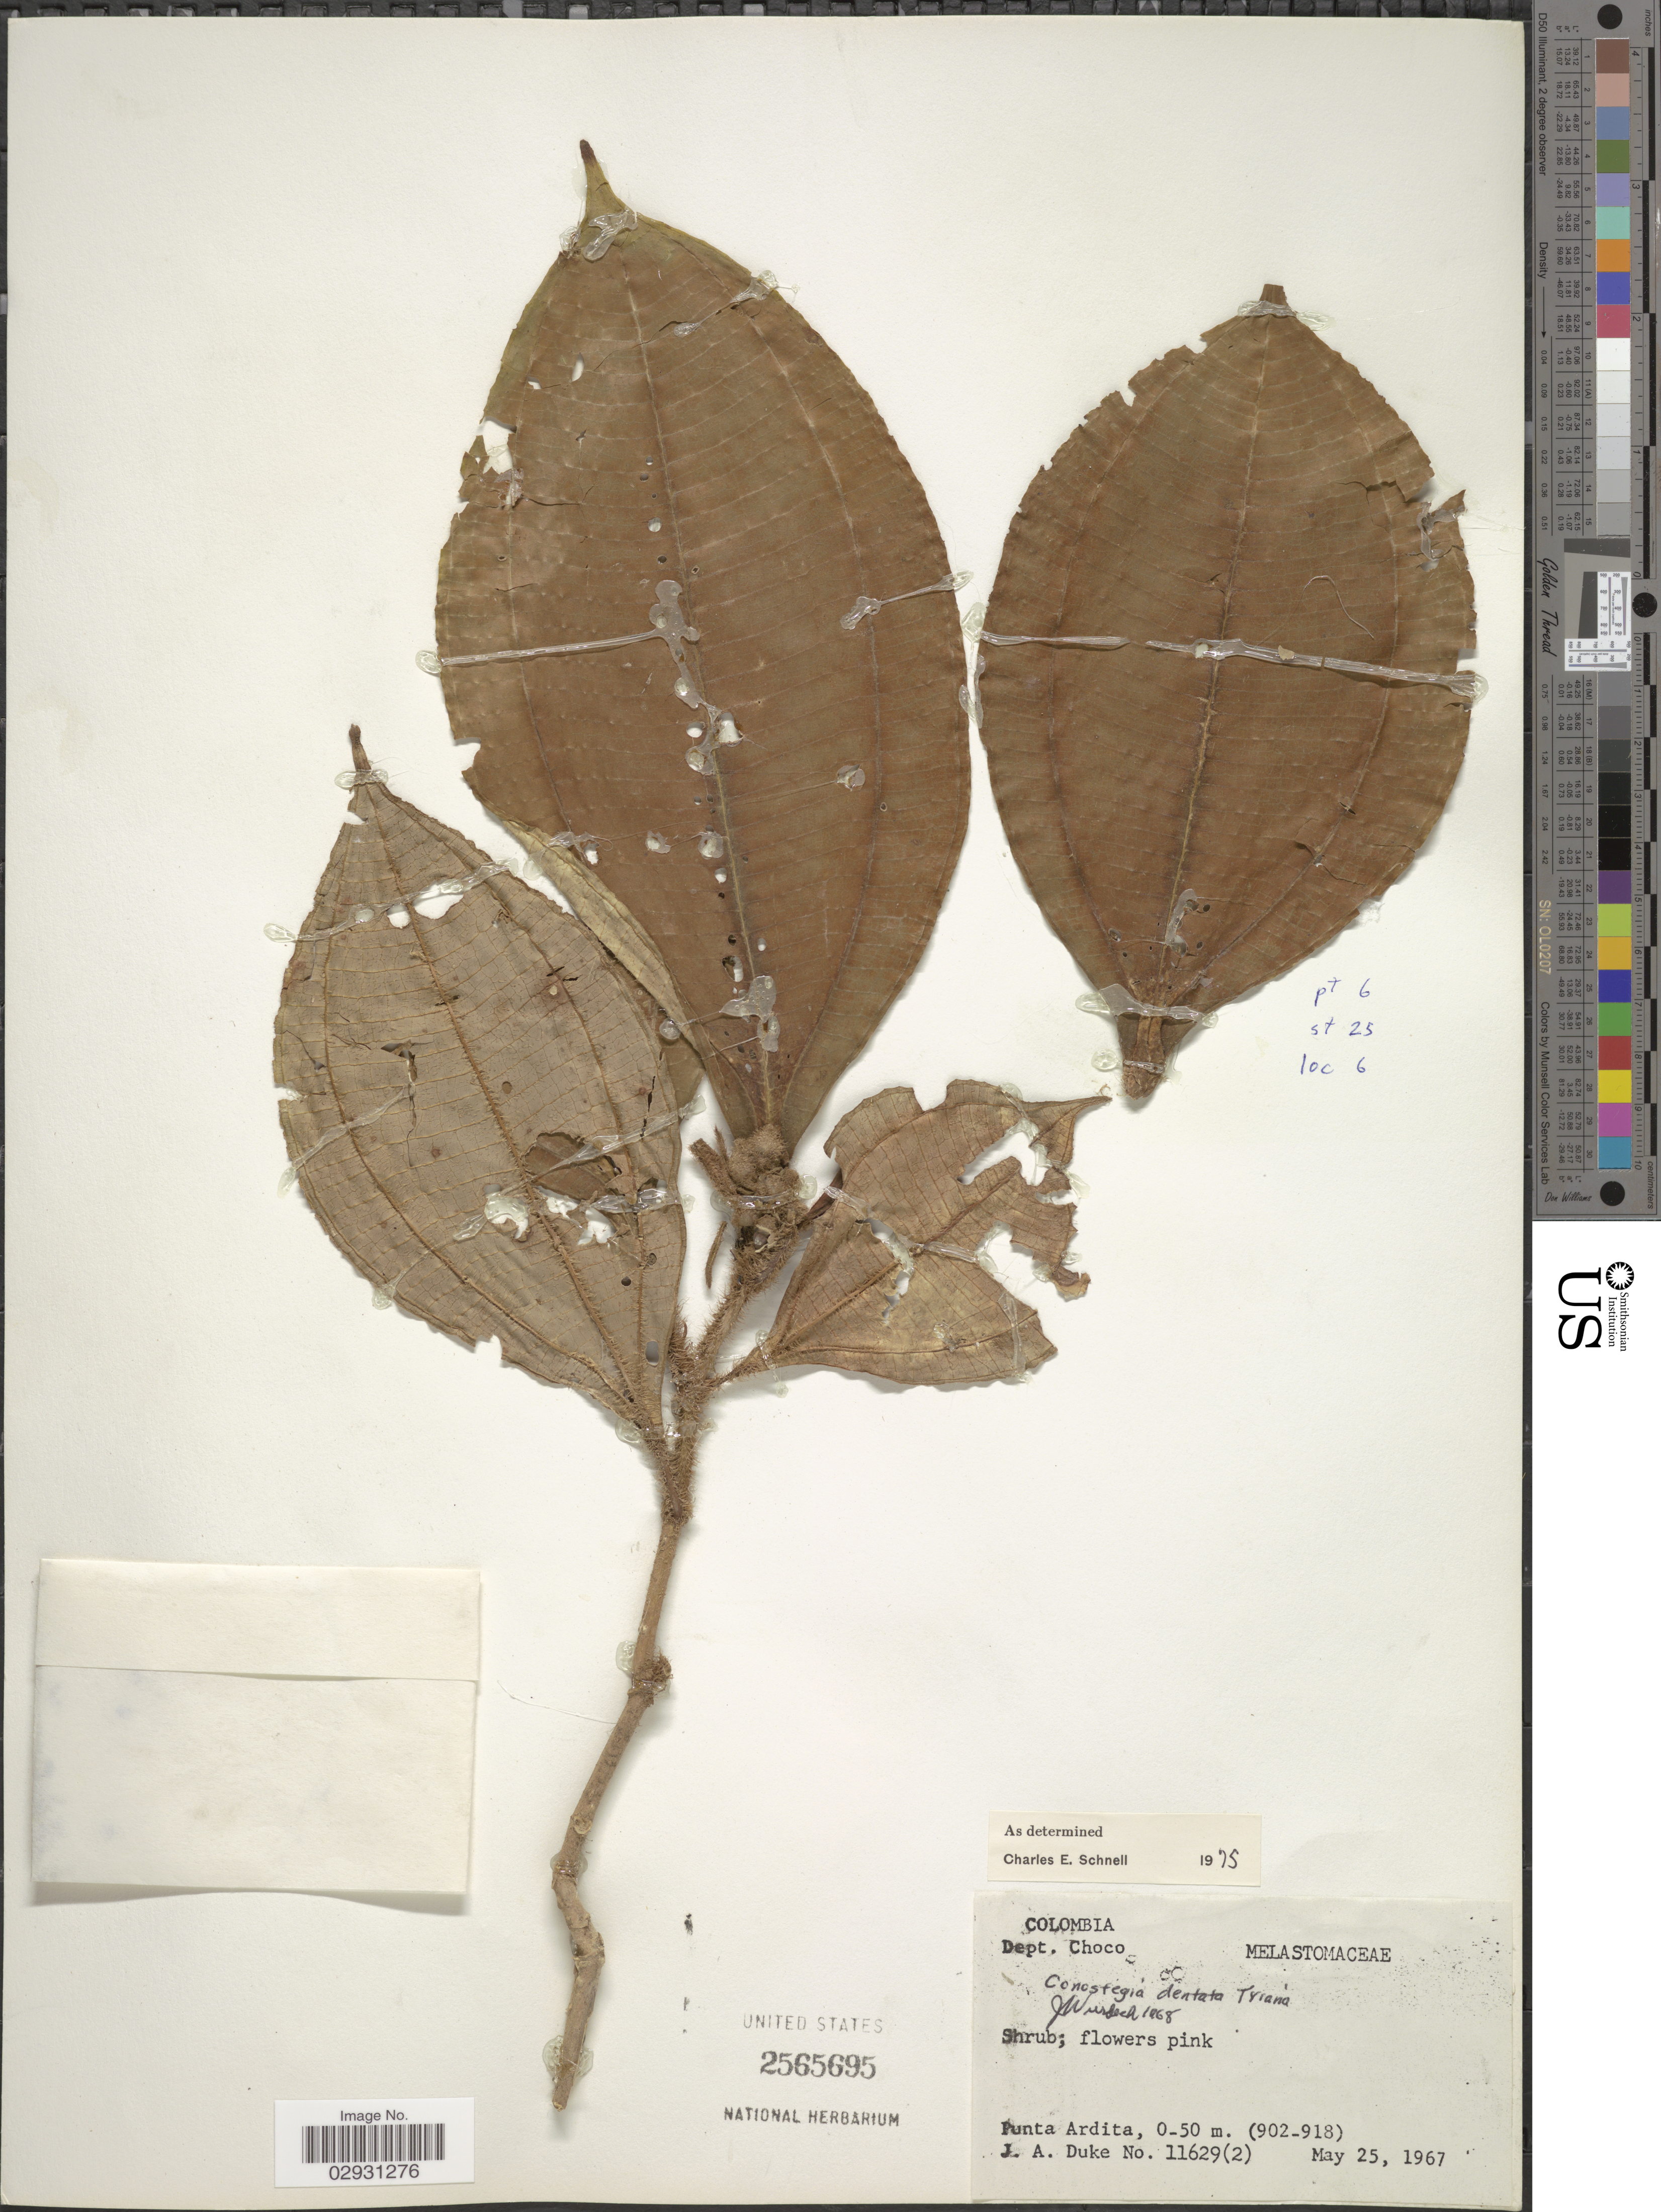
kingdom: Plantae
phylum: Tracheophyta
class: Magnoliopsida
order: Myrtales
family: Melastomataceae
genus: Conostegia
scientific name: Conostegia dentata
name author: Triana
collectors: J. A. Duke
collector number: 11629(2)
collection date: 1967-05-25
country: Colombia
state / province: Chocó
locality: Dept. Choco. Punta Ardita. (902_918).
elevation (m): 0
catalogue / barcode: US 2565695